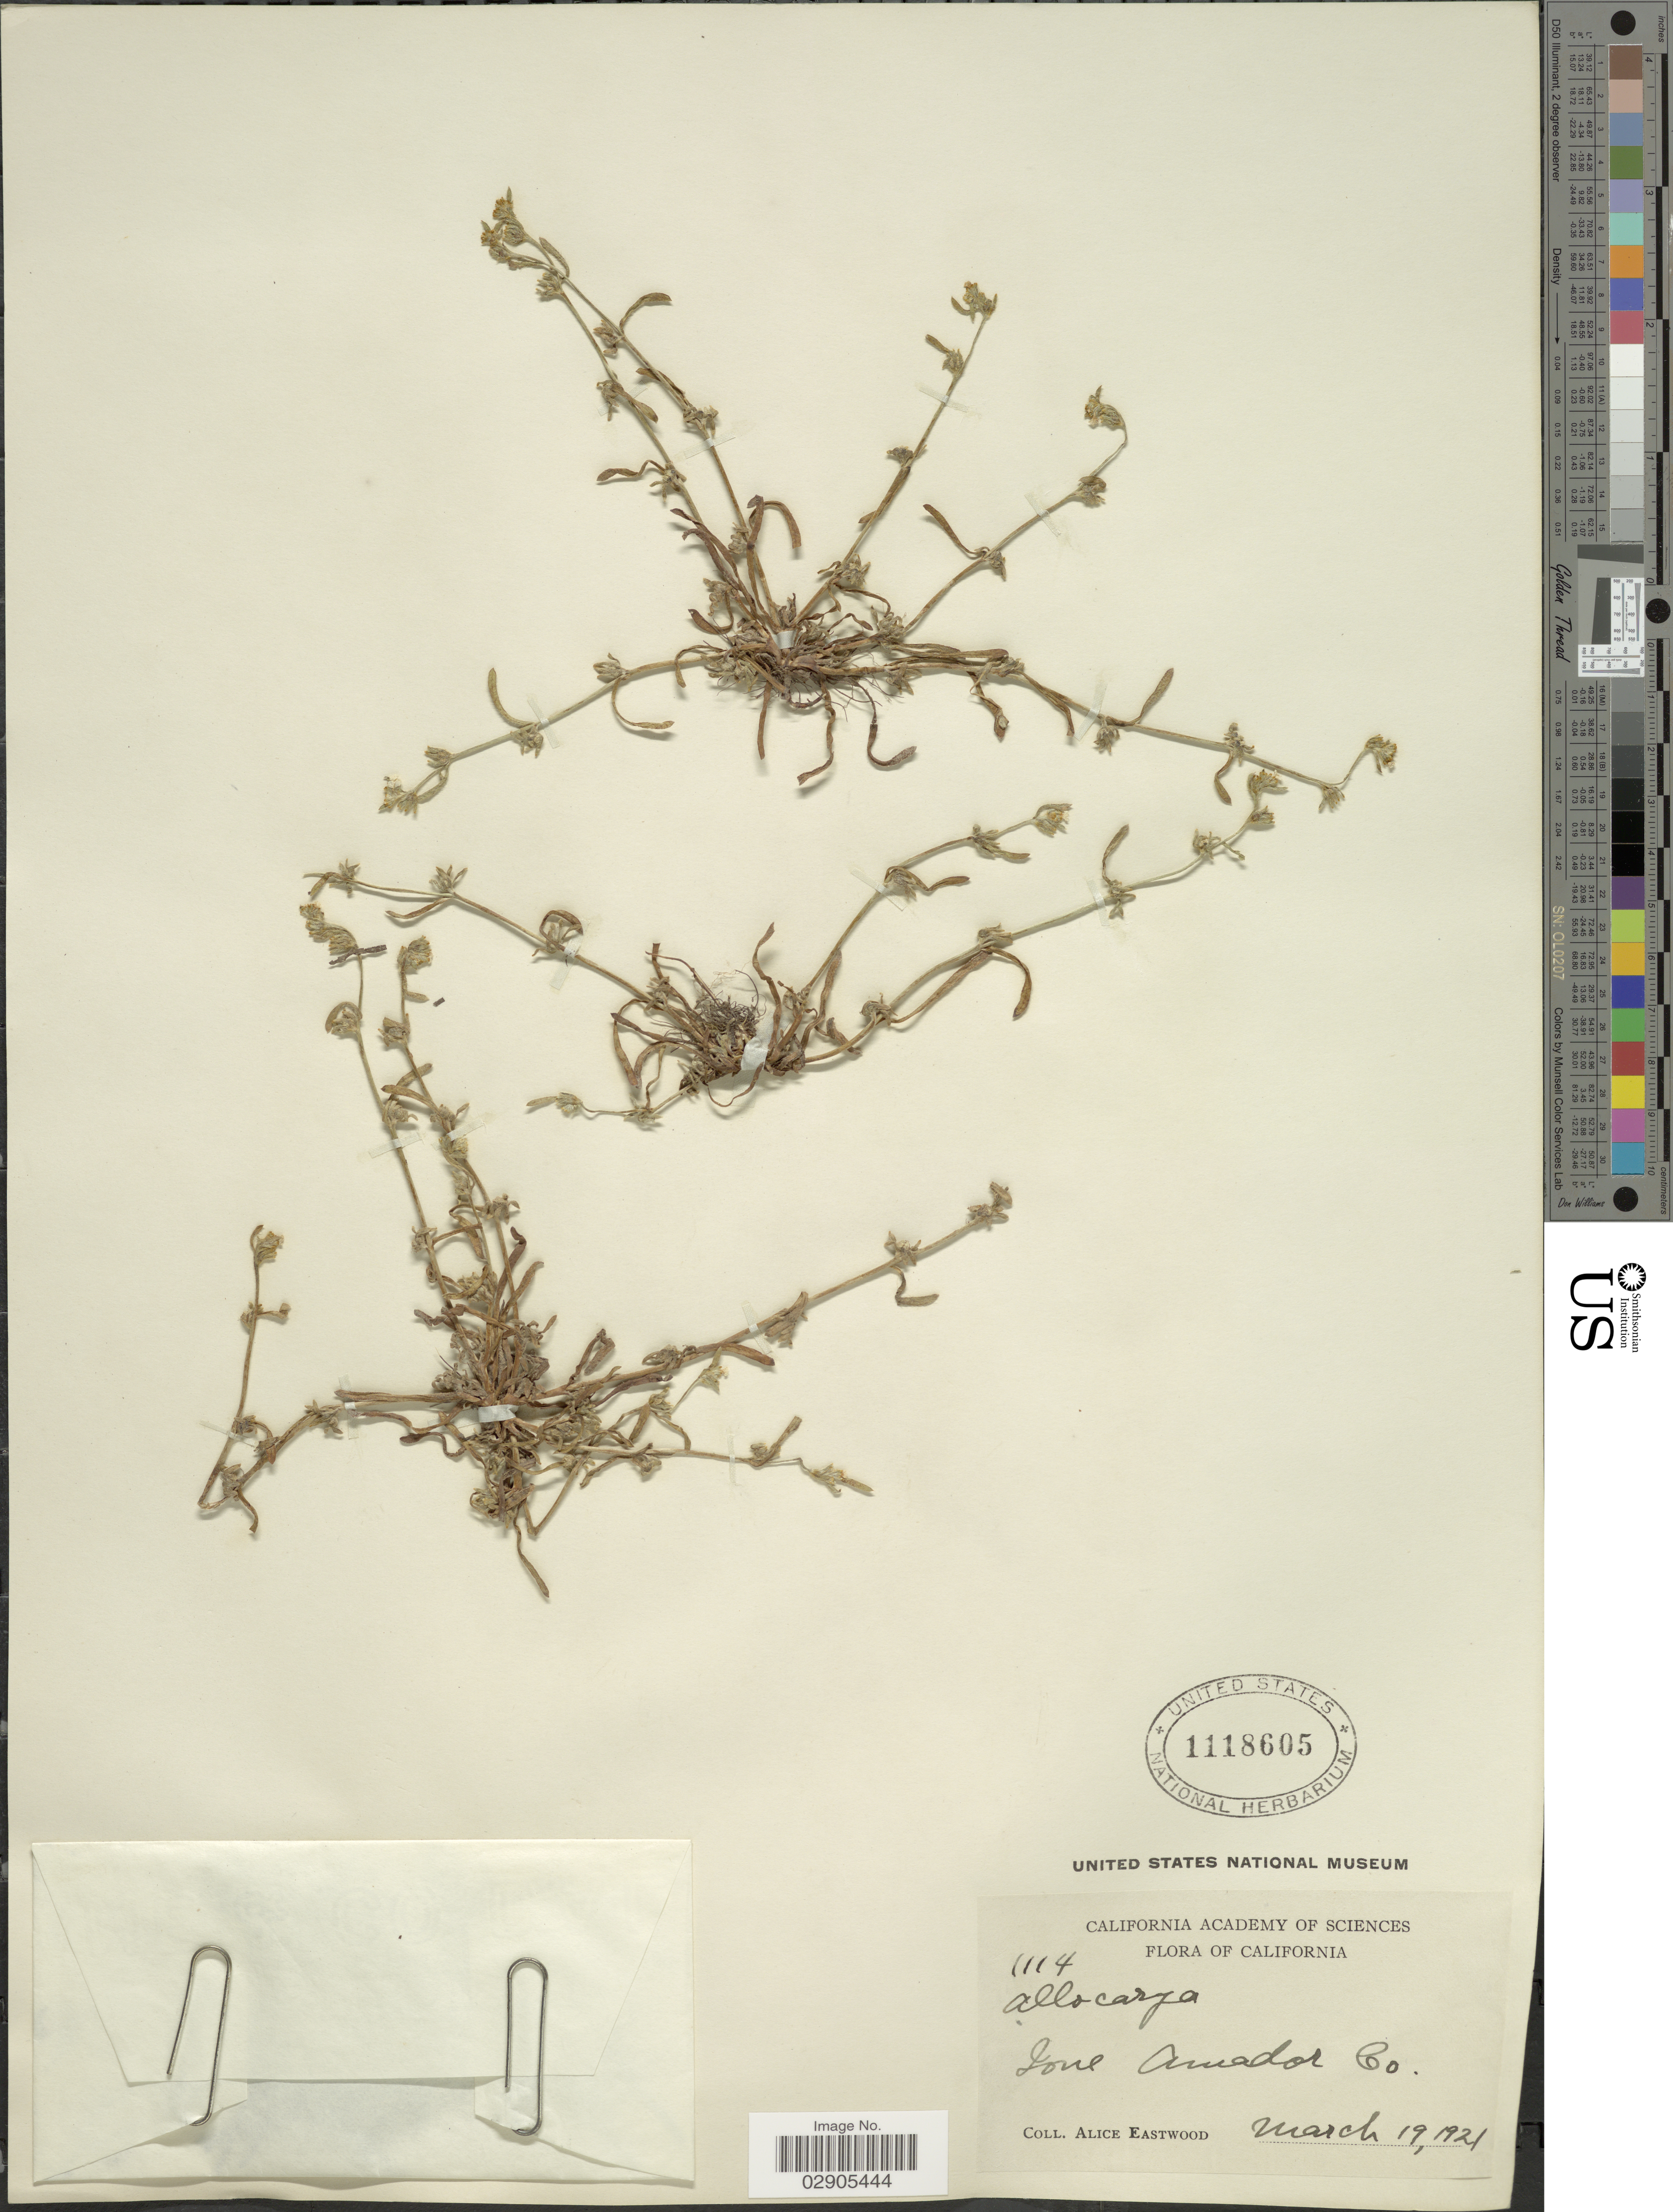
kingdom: Plantae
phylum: Tracheophyta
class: Magnoliopsida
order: Boraginales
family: Boraginaceae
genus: Allocarya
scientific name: Allocarya sp.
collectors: A. Eastwood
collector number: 114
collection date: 1921-03-19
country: United States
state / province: California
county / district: Amador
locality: Zone Amador Co.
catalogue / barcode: US 1118605